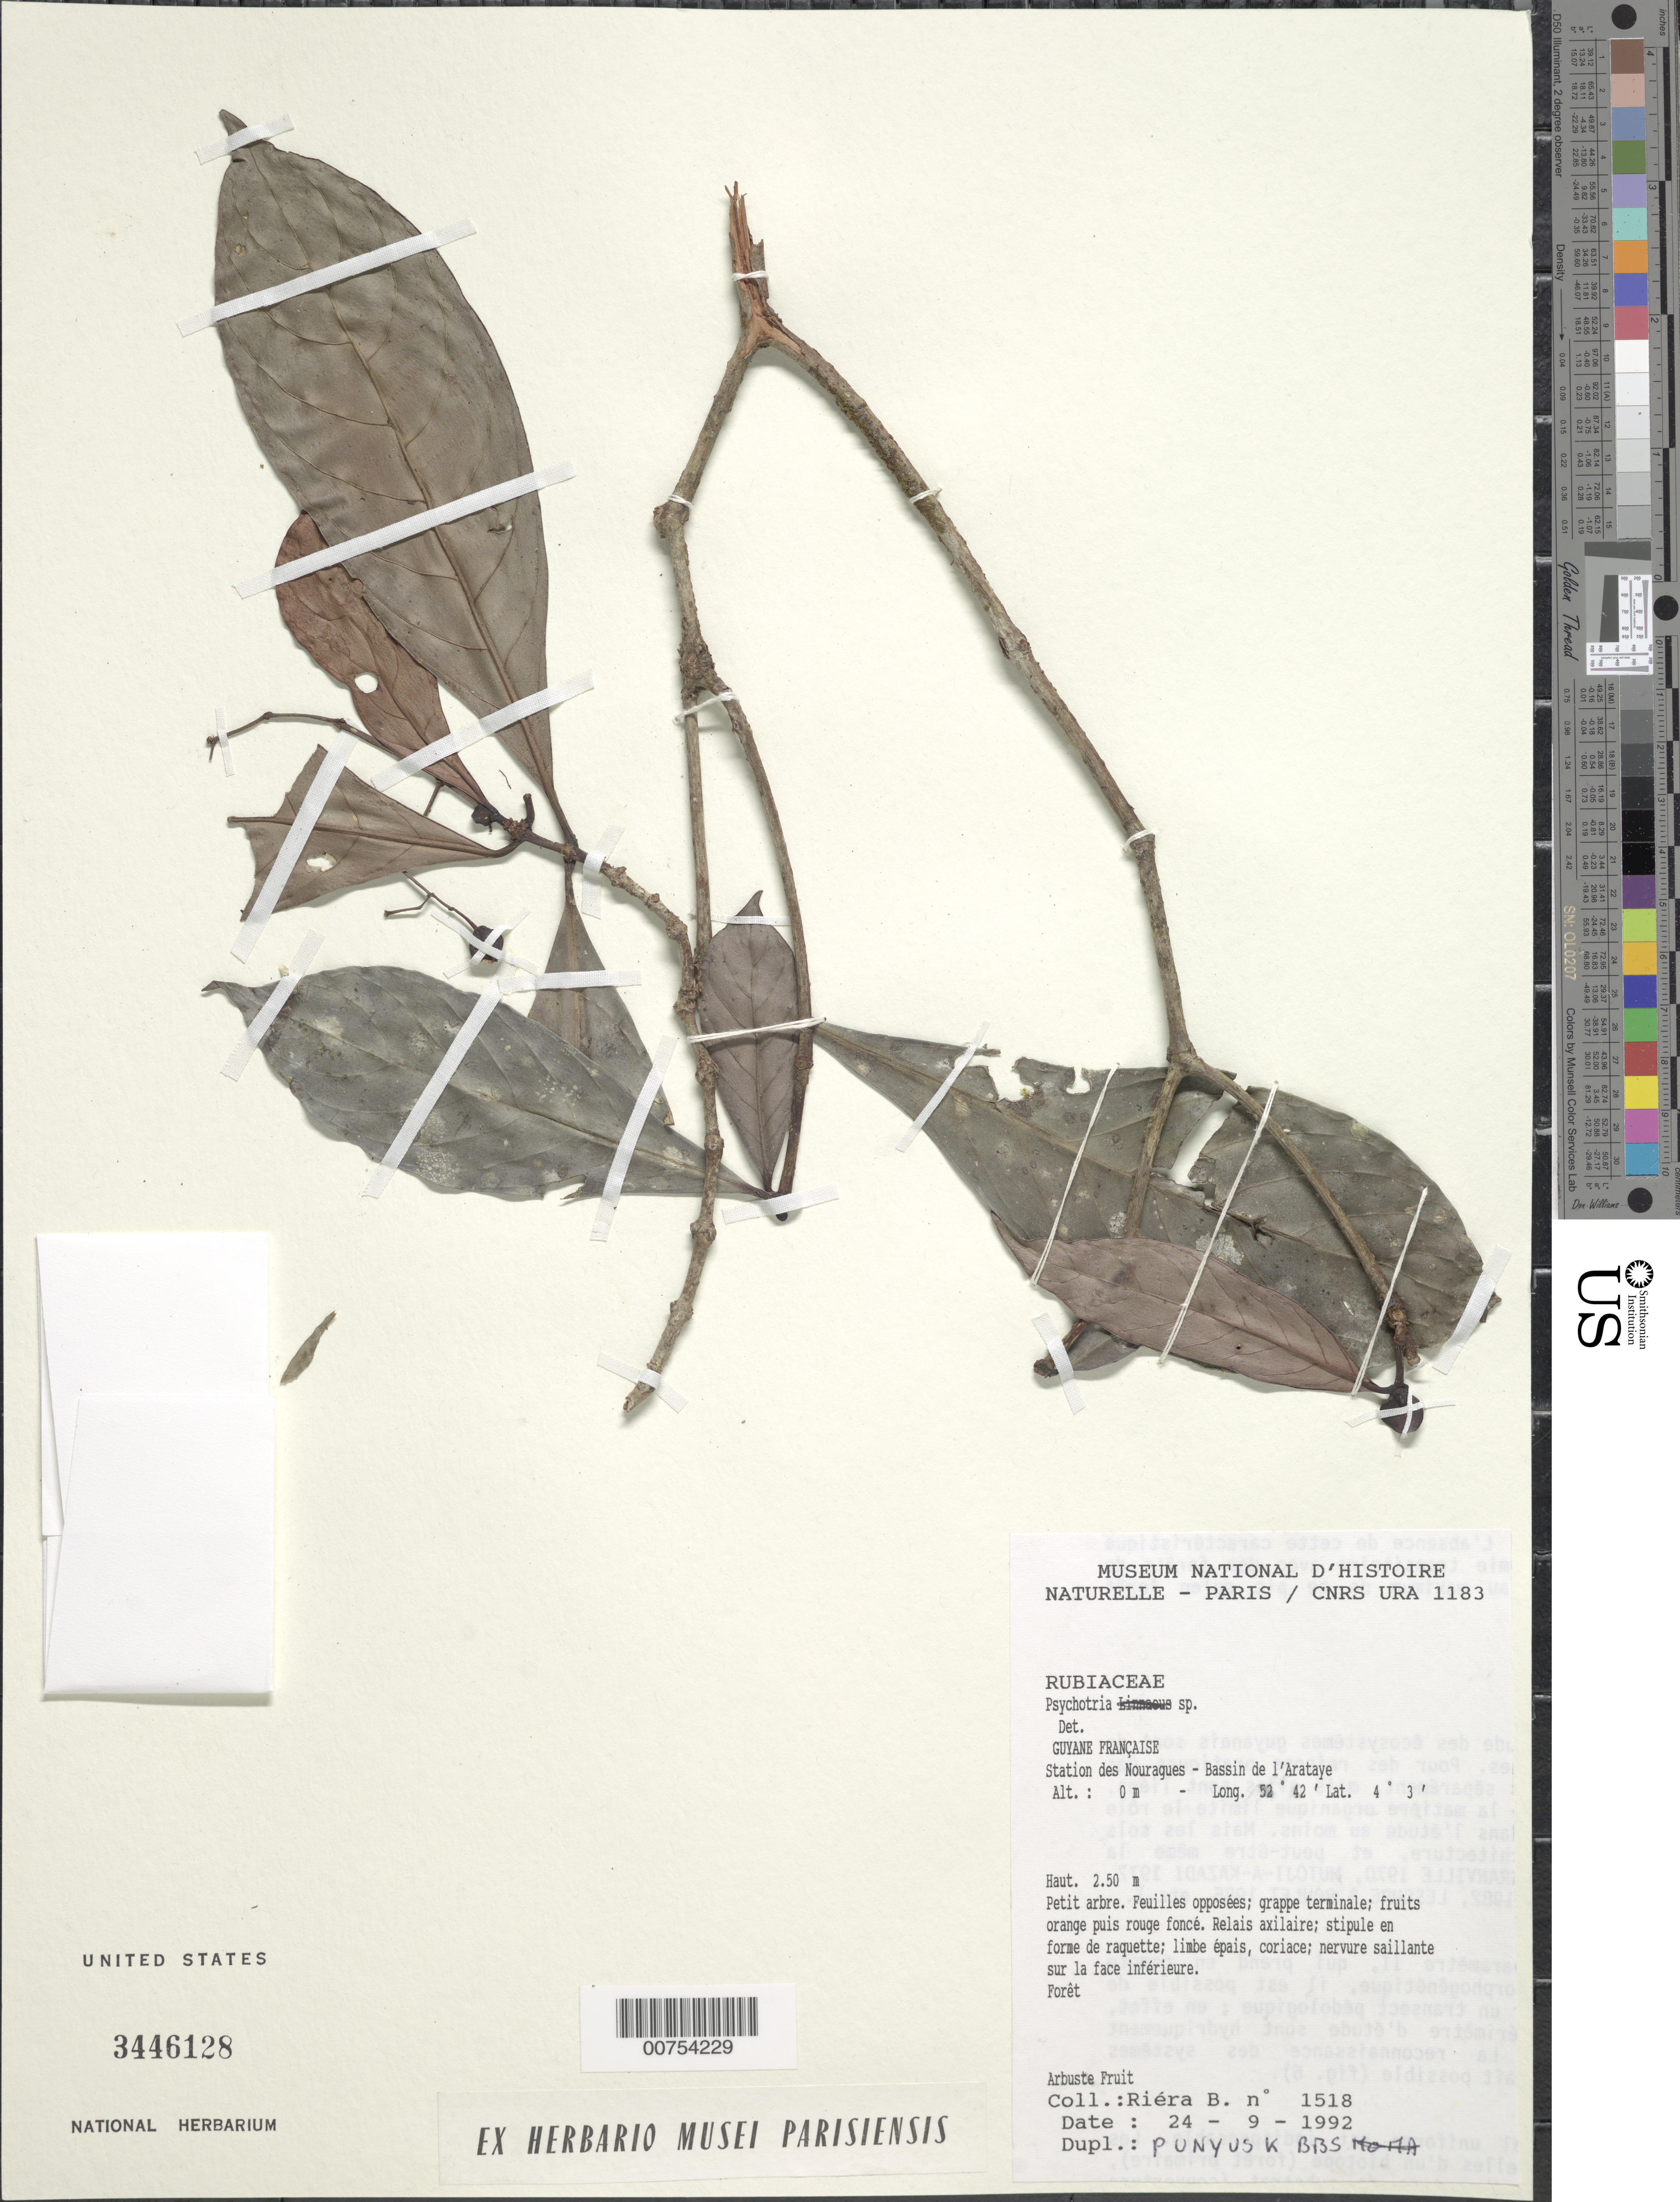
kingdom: Plantae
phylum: Tracheophyta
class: Magnoliopsida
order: Gentianales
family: Rubiaceae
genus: Psychotria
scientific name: Psychotria sp.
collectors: B. Riéra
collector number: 1518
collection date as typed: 24-Sep-92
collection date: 1992-09-24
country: French Guiana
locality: Station des Nouragues, Bassin de l'Approuague, Arataye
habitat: Forest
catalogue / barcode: US 3446128